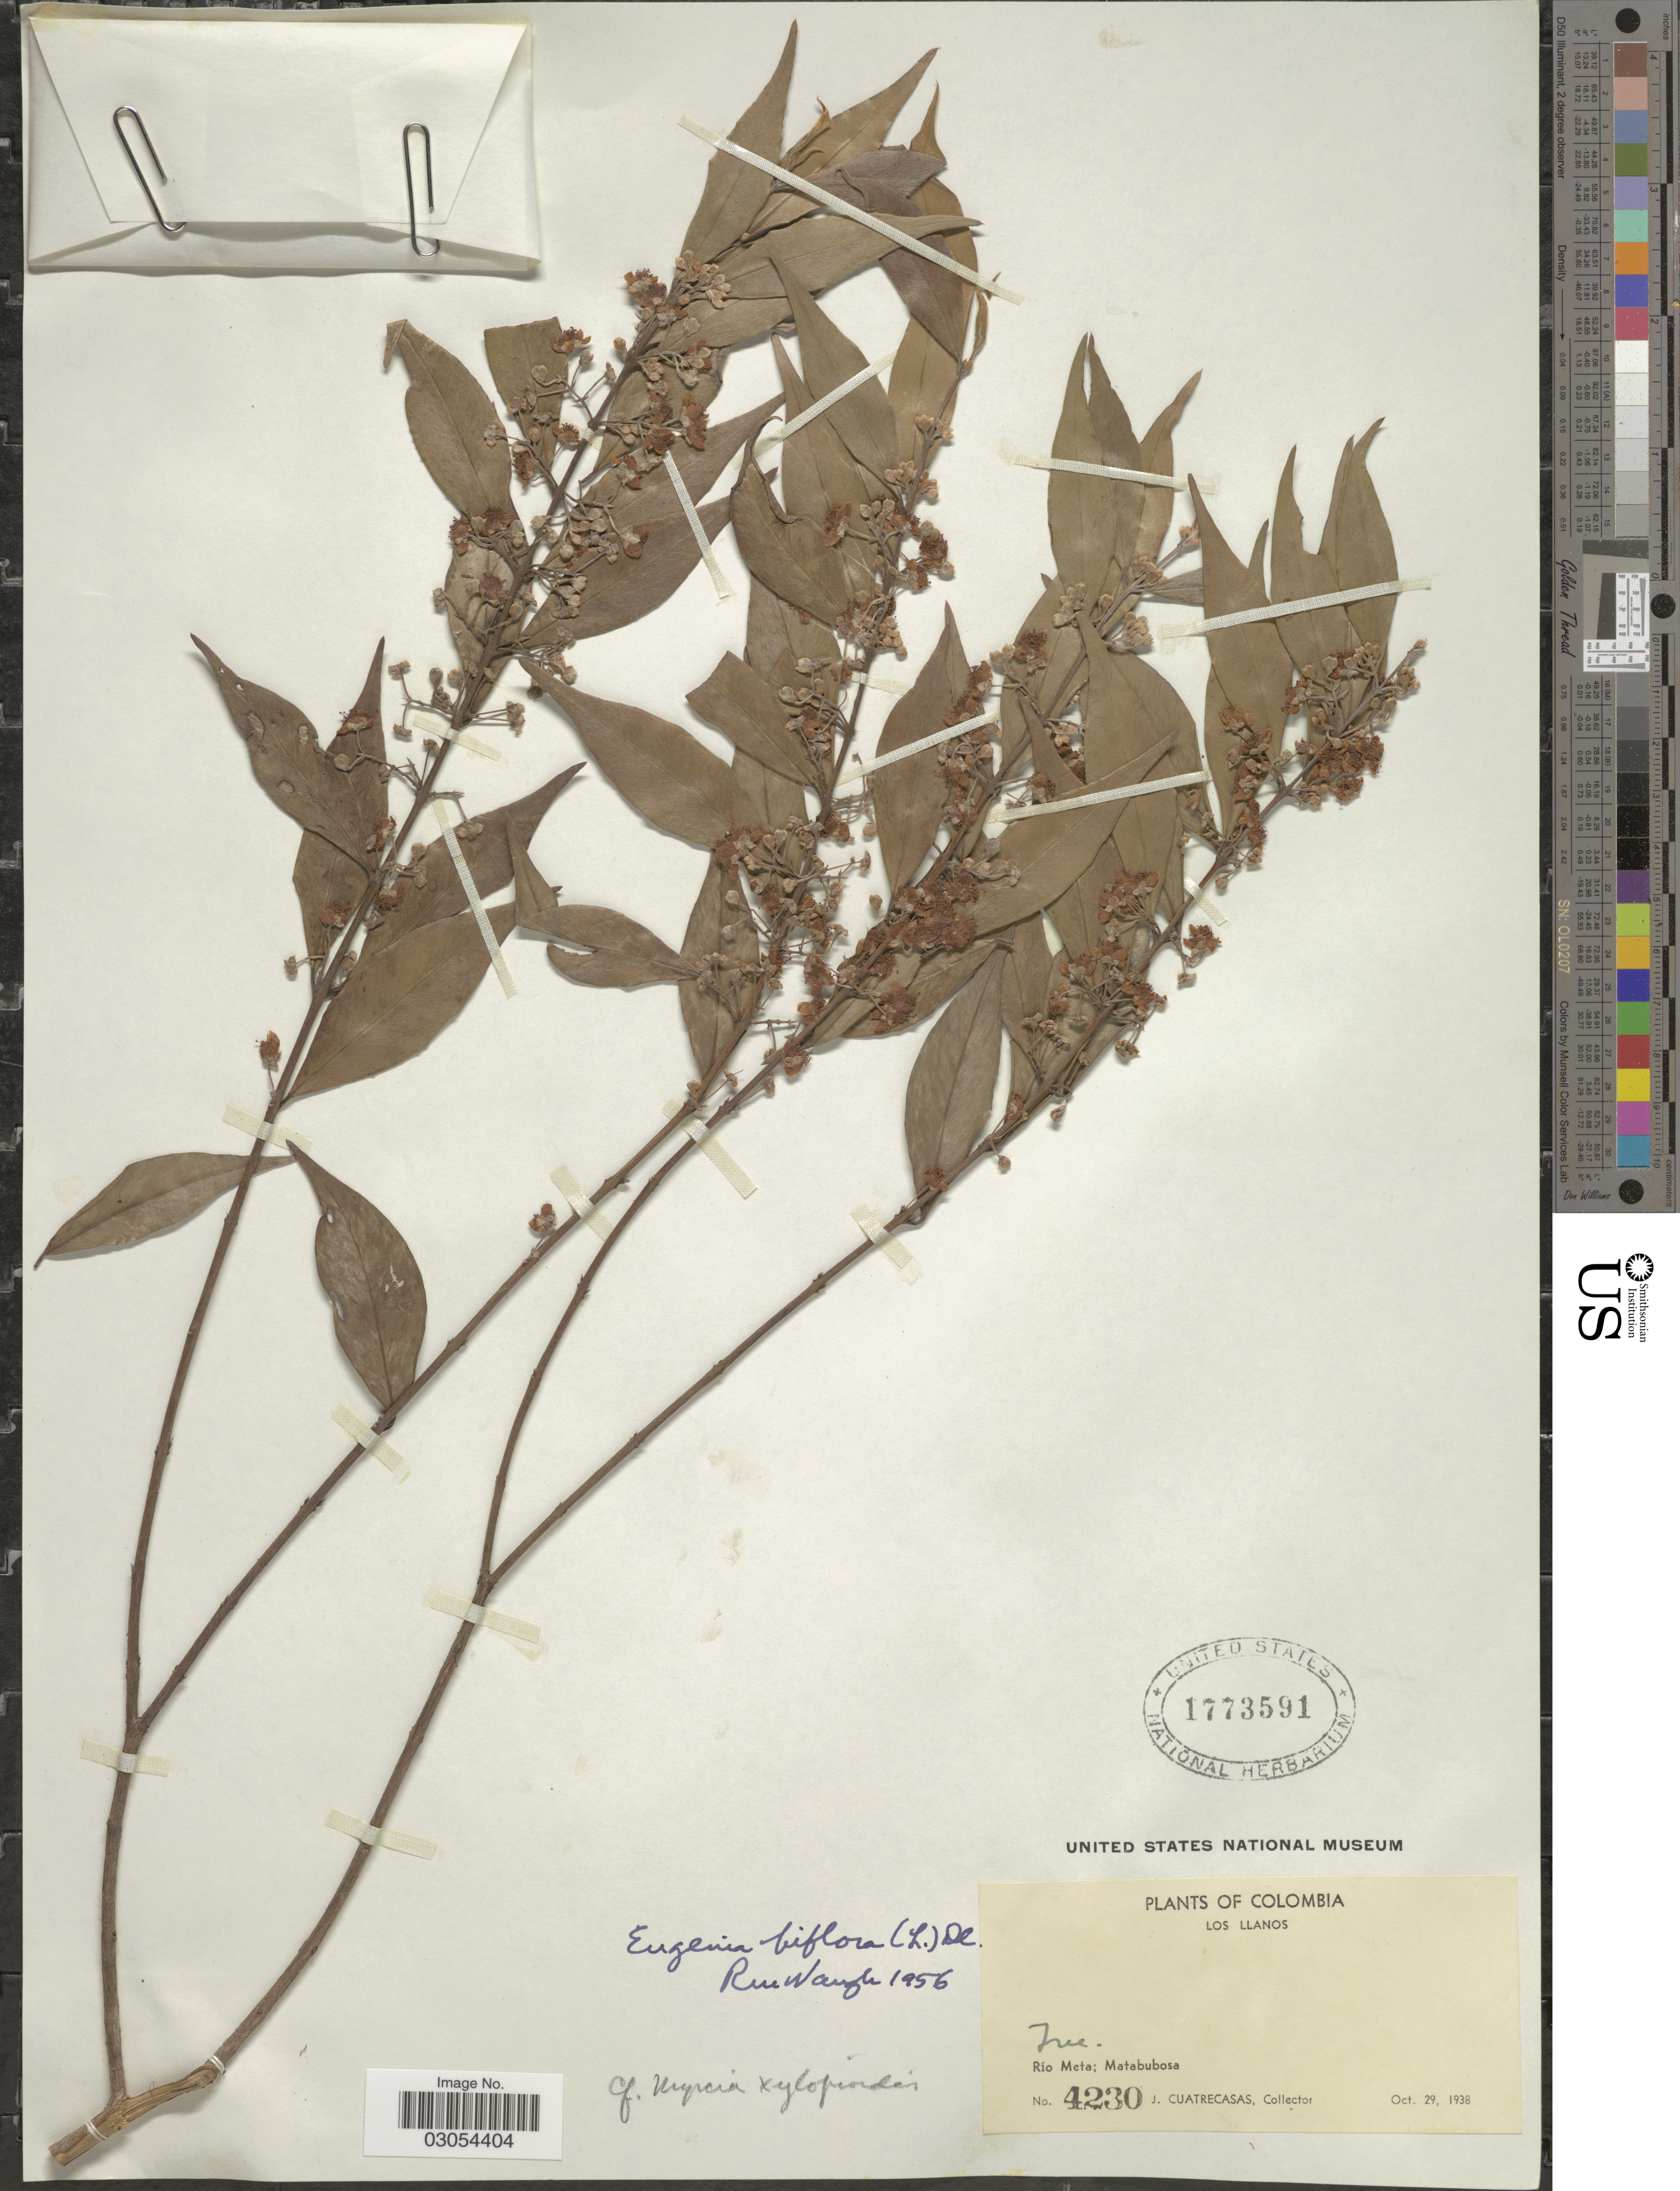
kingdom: Plantae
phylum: Tracheophyta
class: Magnoliopsida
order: Myrtales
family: Myrtaceae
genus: Eugenia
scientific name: Eugenia biflora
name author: (L.) DC.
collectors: J. Cuatrecasas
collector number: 4230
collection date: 1938-10-29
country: Colombia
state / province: Meta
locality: Los Llanos. Río Meta: Matabubosa.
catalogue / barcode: US 1773591